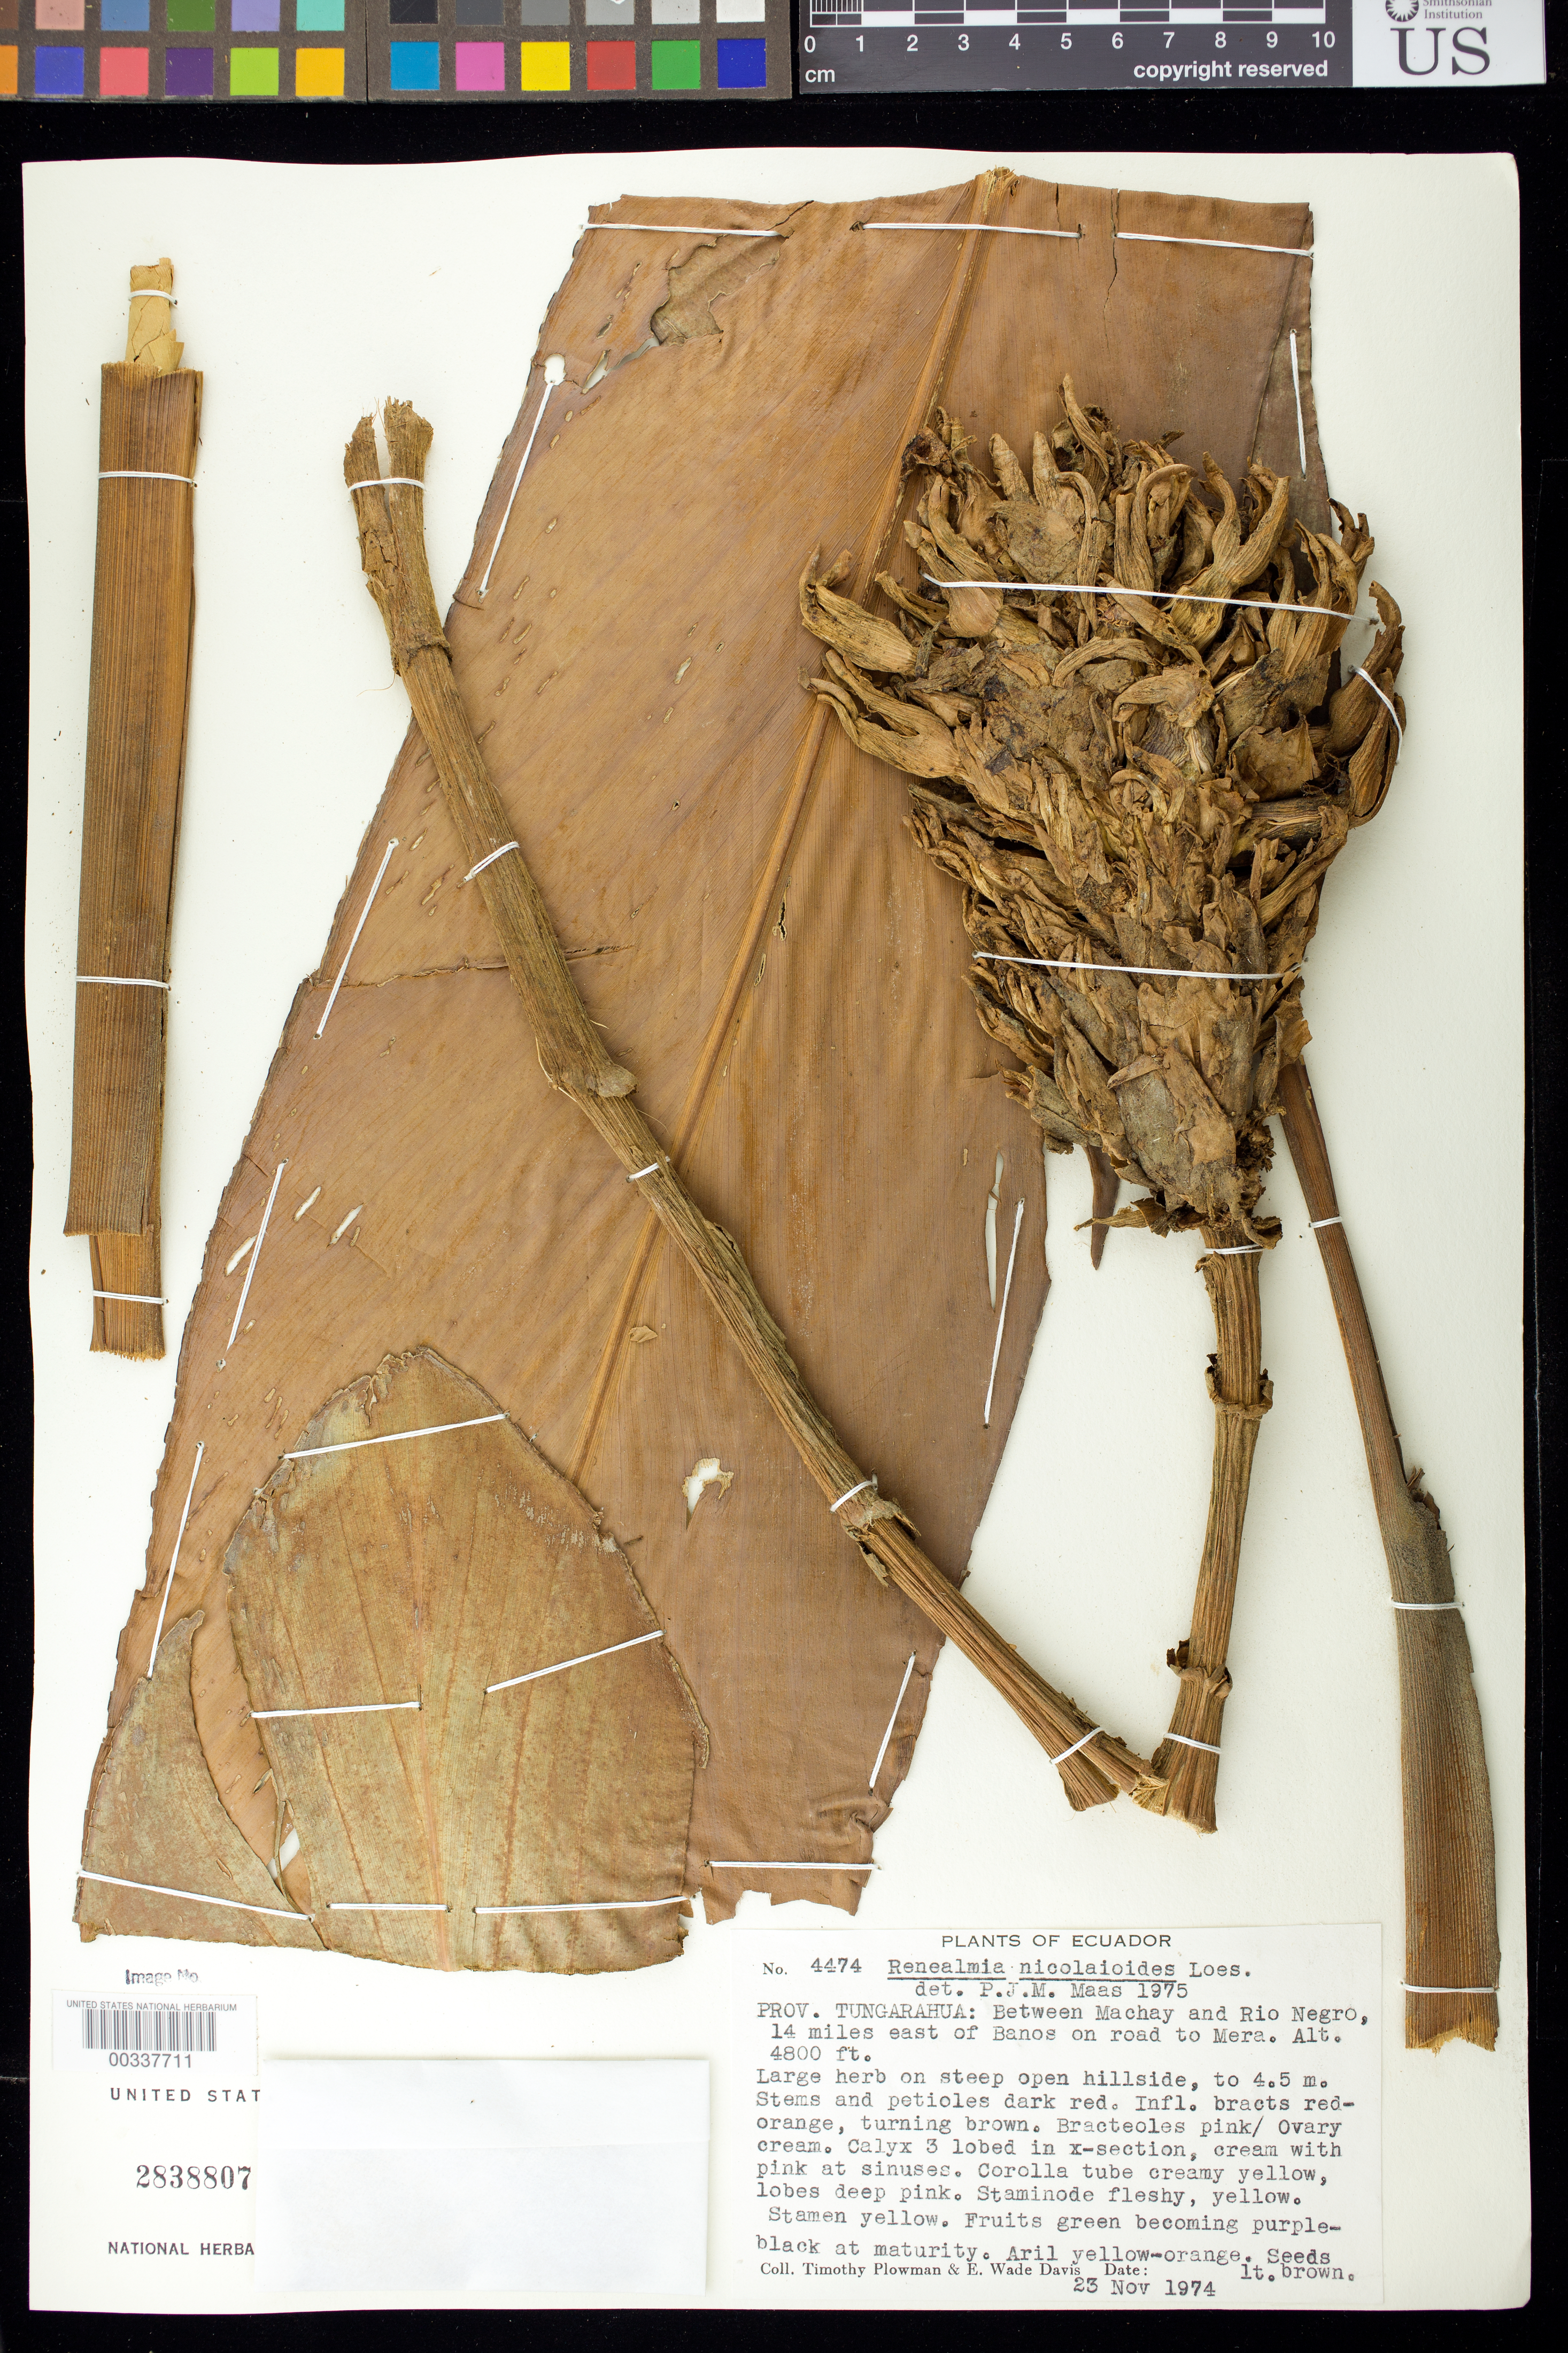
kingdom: Plantae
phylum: Tracheophyta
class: Liliopsida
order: Zingiberales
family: Zingiberaceae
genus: Renealmia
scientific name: Renealmia nicolaioides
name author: Loes.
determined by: Maas, Paul J. M.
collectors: T. Plowman & E. W. Davis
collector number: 4474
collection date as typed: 23 Nov 1974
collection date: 1974-11-23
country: Ecuador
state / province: Tungurahua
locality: Between machay and Rio Negro, 14 mi E of banos on road to mera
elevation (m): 1463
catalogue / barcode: US 2838807